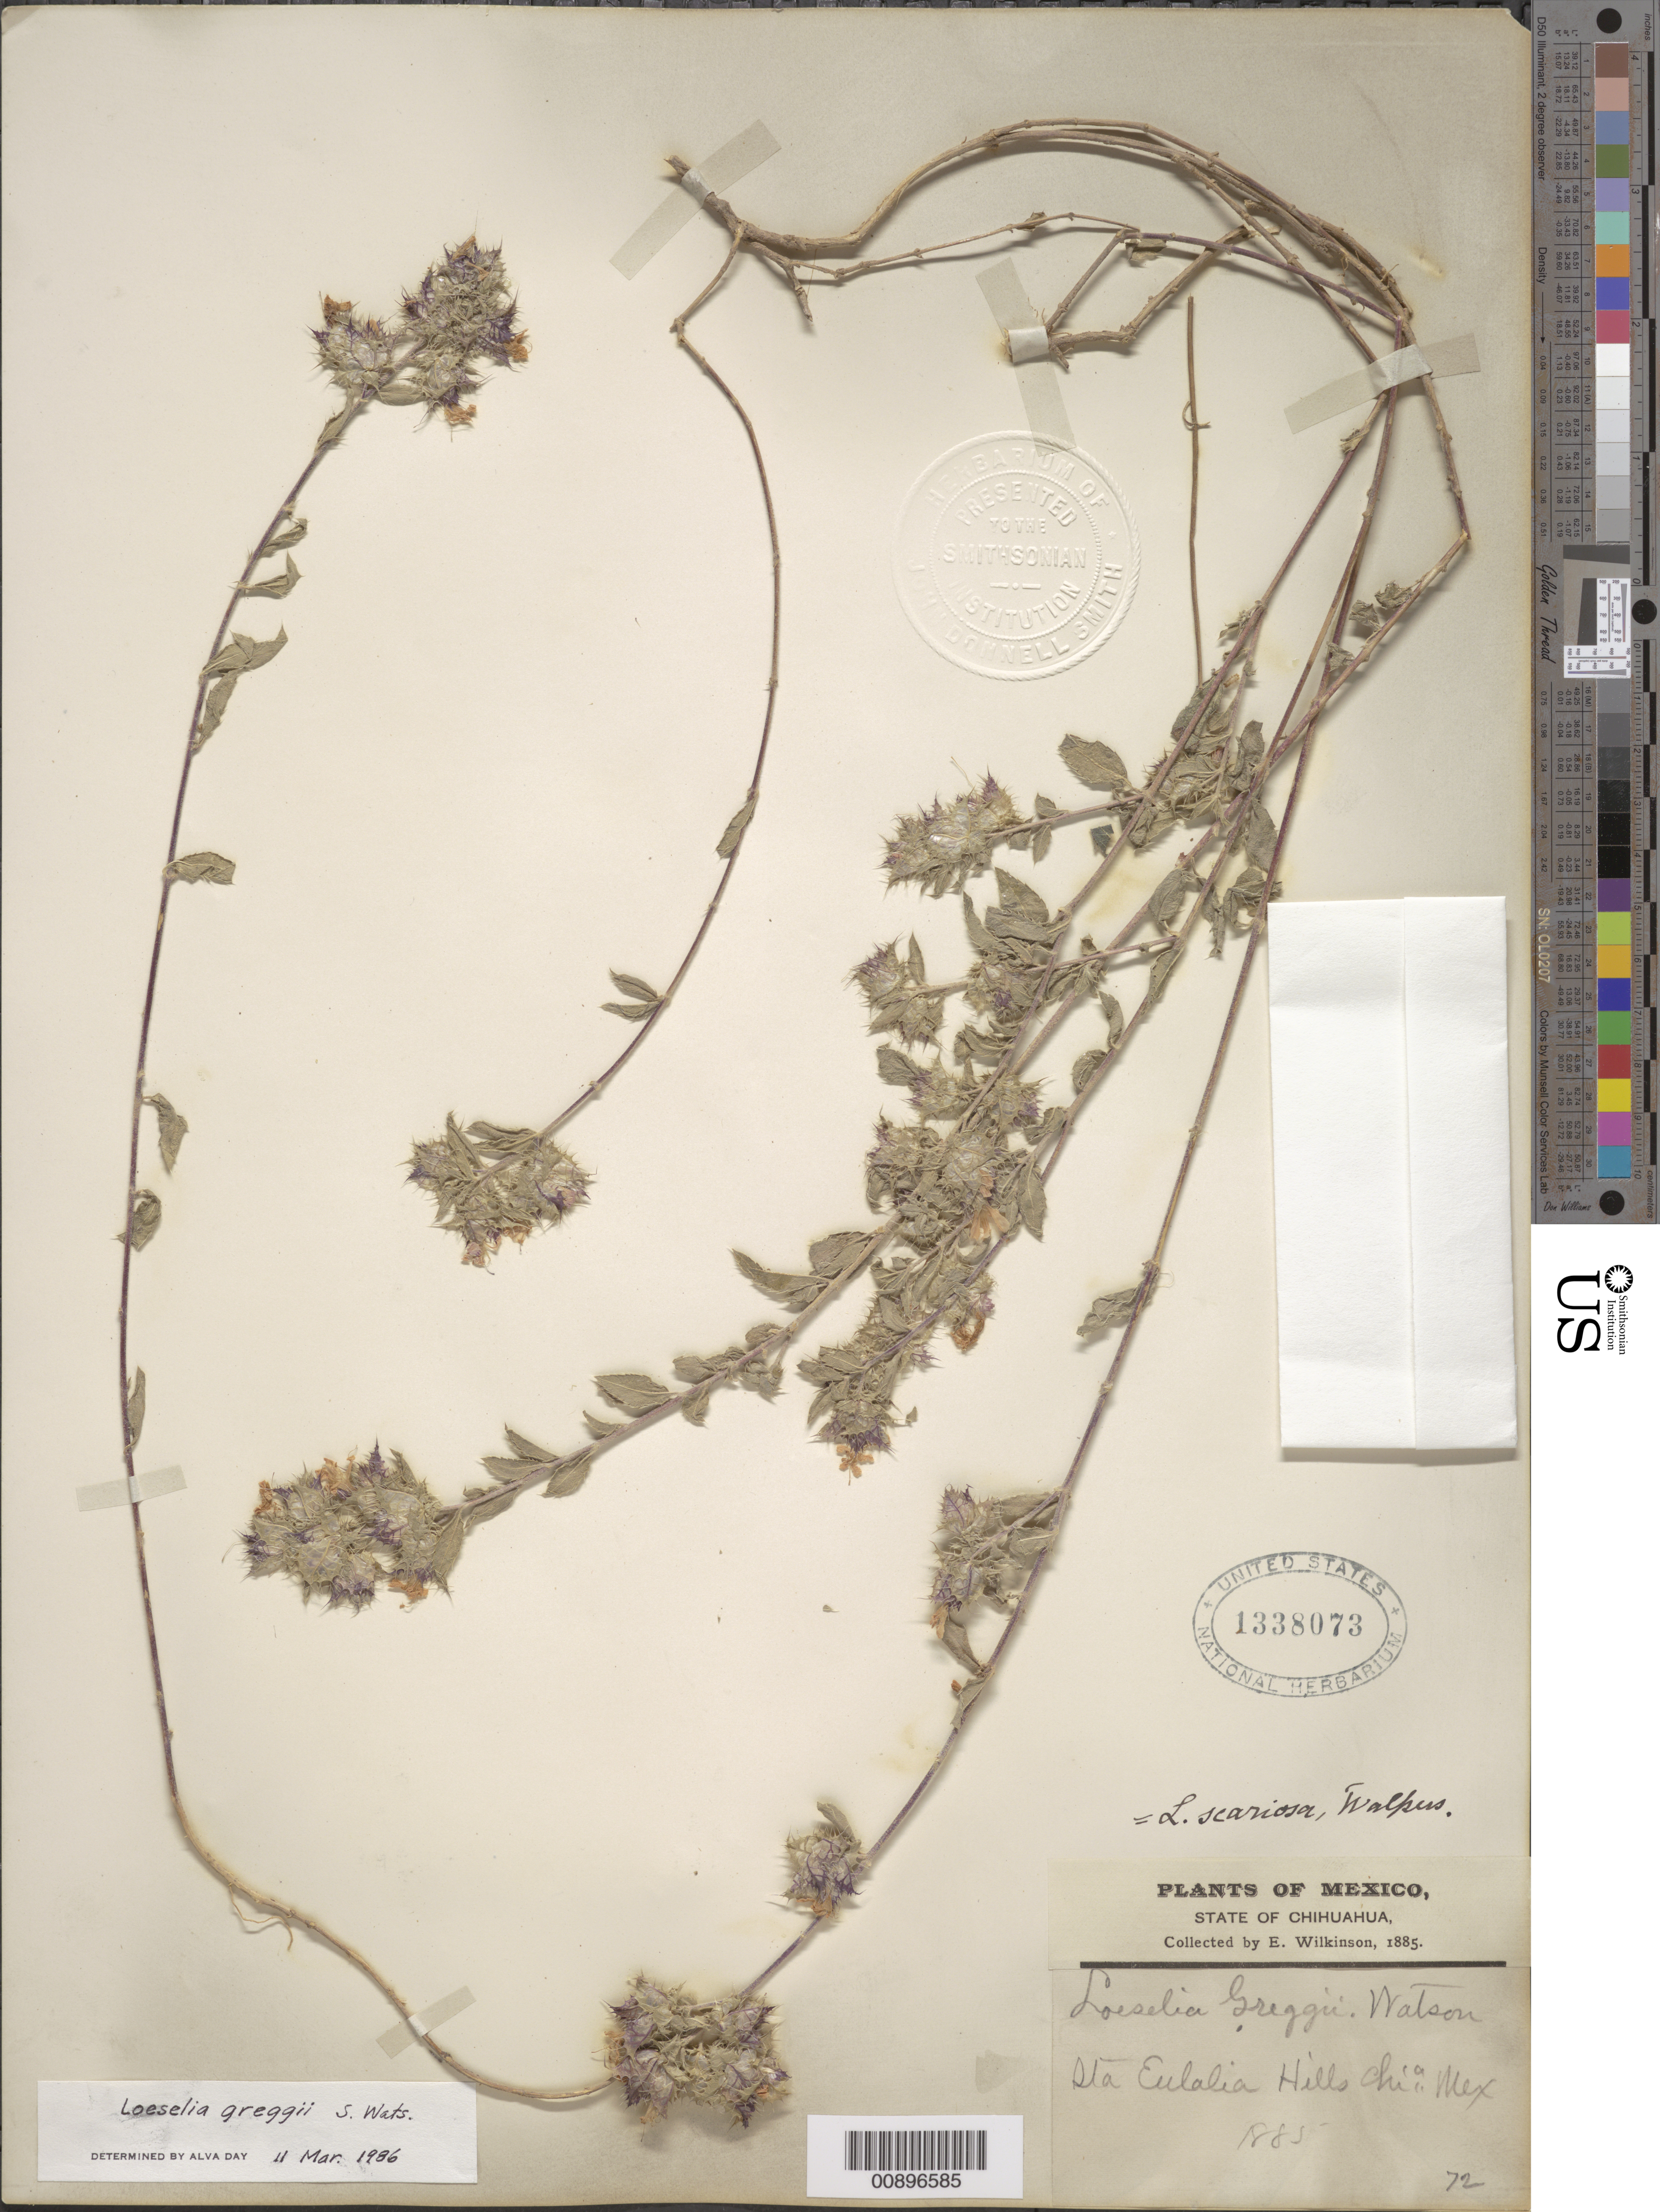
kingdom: Plantae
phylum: Tracheophyta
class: Magnoliopsida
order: Ericales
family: Polemoniaceae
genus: Loeselia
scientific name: Loeselia greggii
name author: S. Watson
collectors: E. Wilkinson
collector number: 72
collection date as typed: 1885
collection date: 1885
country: Mexico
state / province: Chihuahua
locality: Sta. Eulalia Hills.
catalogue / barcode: US 1338073